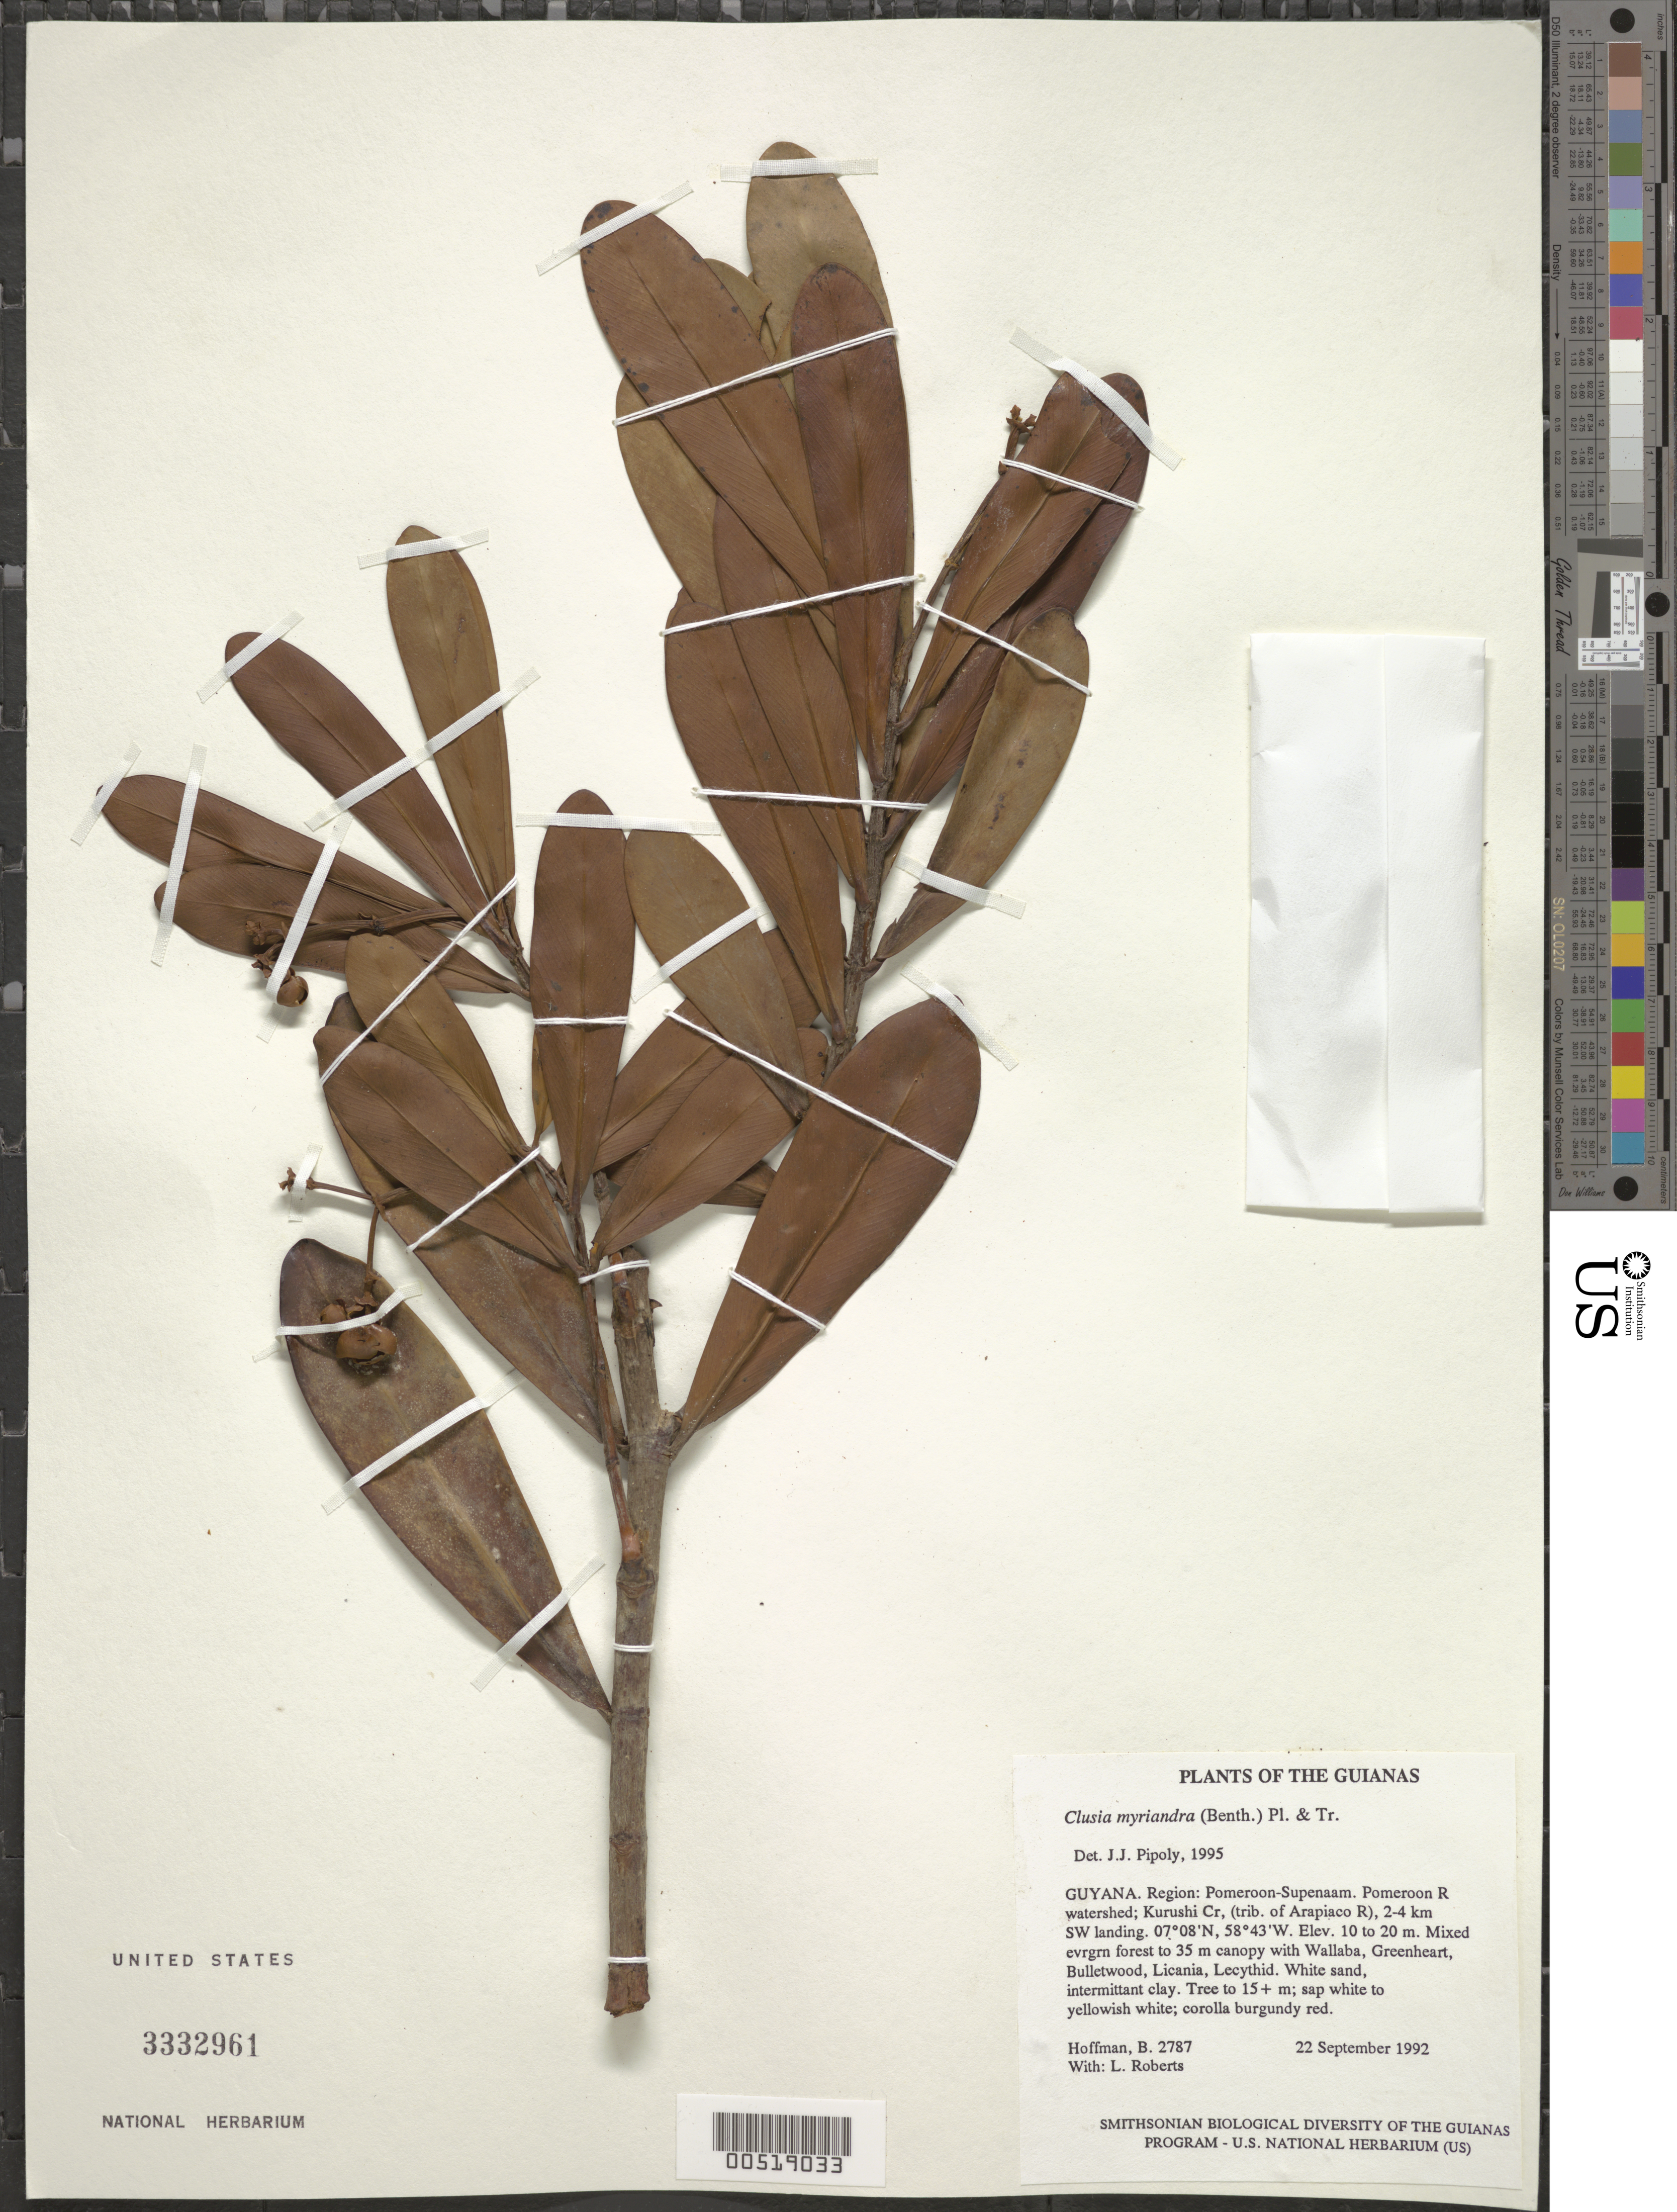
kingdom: Plantae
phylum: Tracheophyta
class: Magnoliopsida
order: Malpighiales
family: Clusiaceae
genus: Clusia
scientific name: Clusia myriandra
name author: (Benth.) Planch. & Triana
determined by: Pipoly, J. J., III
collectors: B. Hoffman & L. Roberts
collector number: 2787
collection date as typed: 22 September 1992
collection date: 1992-09-22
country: Guyana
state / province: Pomeroon-Supenaam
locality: Pomeroon River watershed; Kurushi Creek, (tributary of Arapiaco R), 2-4 km SW of landing along logging road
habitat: Mixed evrgrn forest to 35 m canopy with Wallaba, Greenheart, Bulletwood, Licania, Lecythid. White sand, intermittant clay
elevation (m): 10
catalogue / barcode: US 3332961